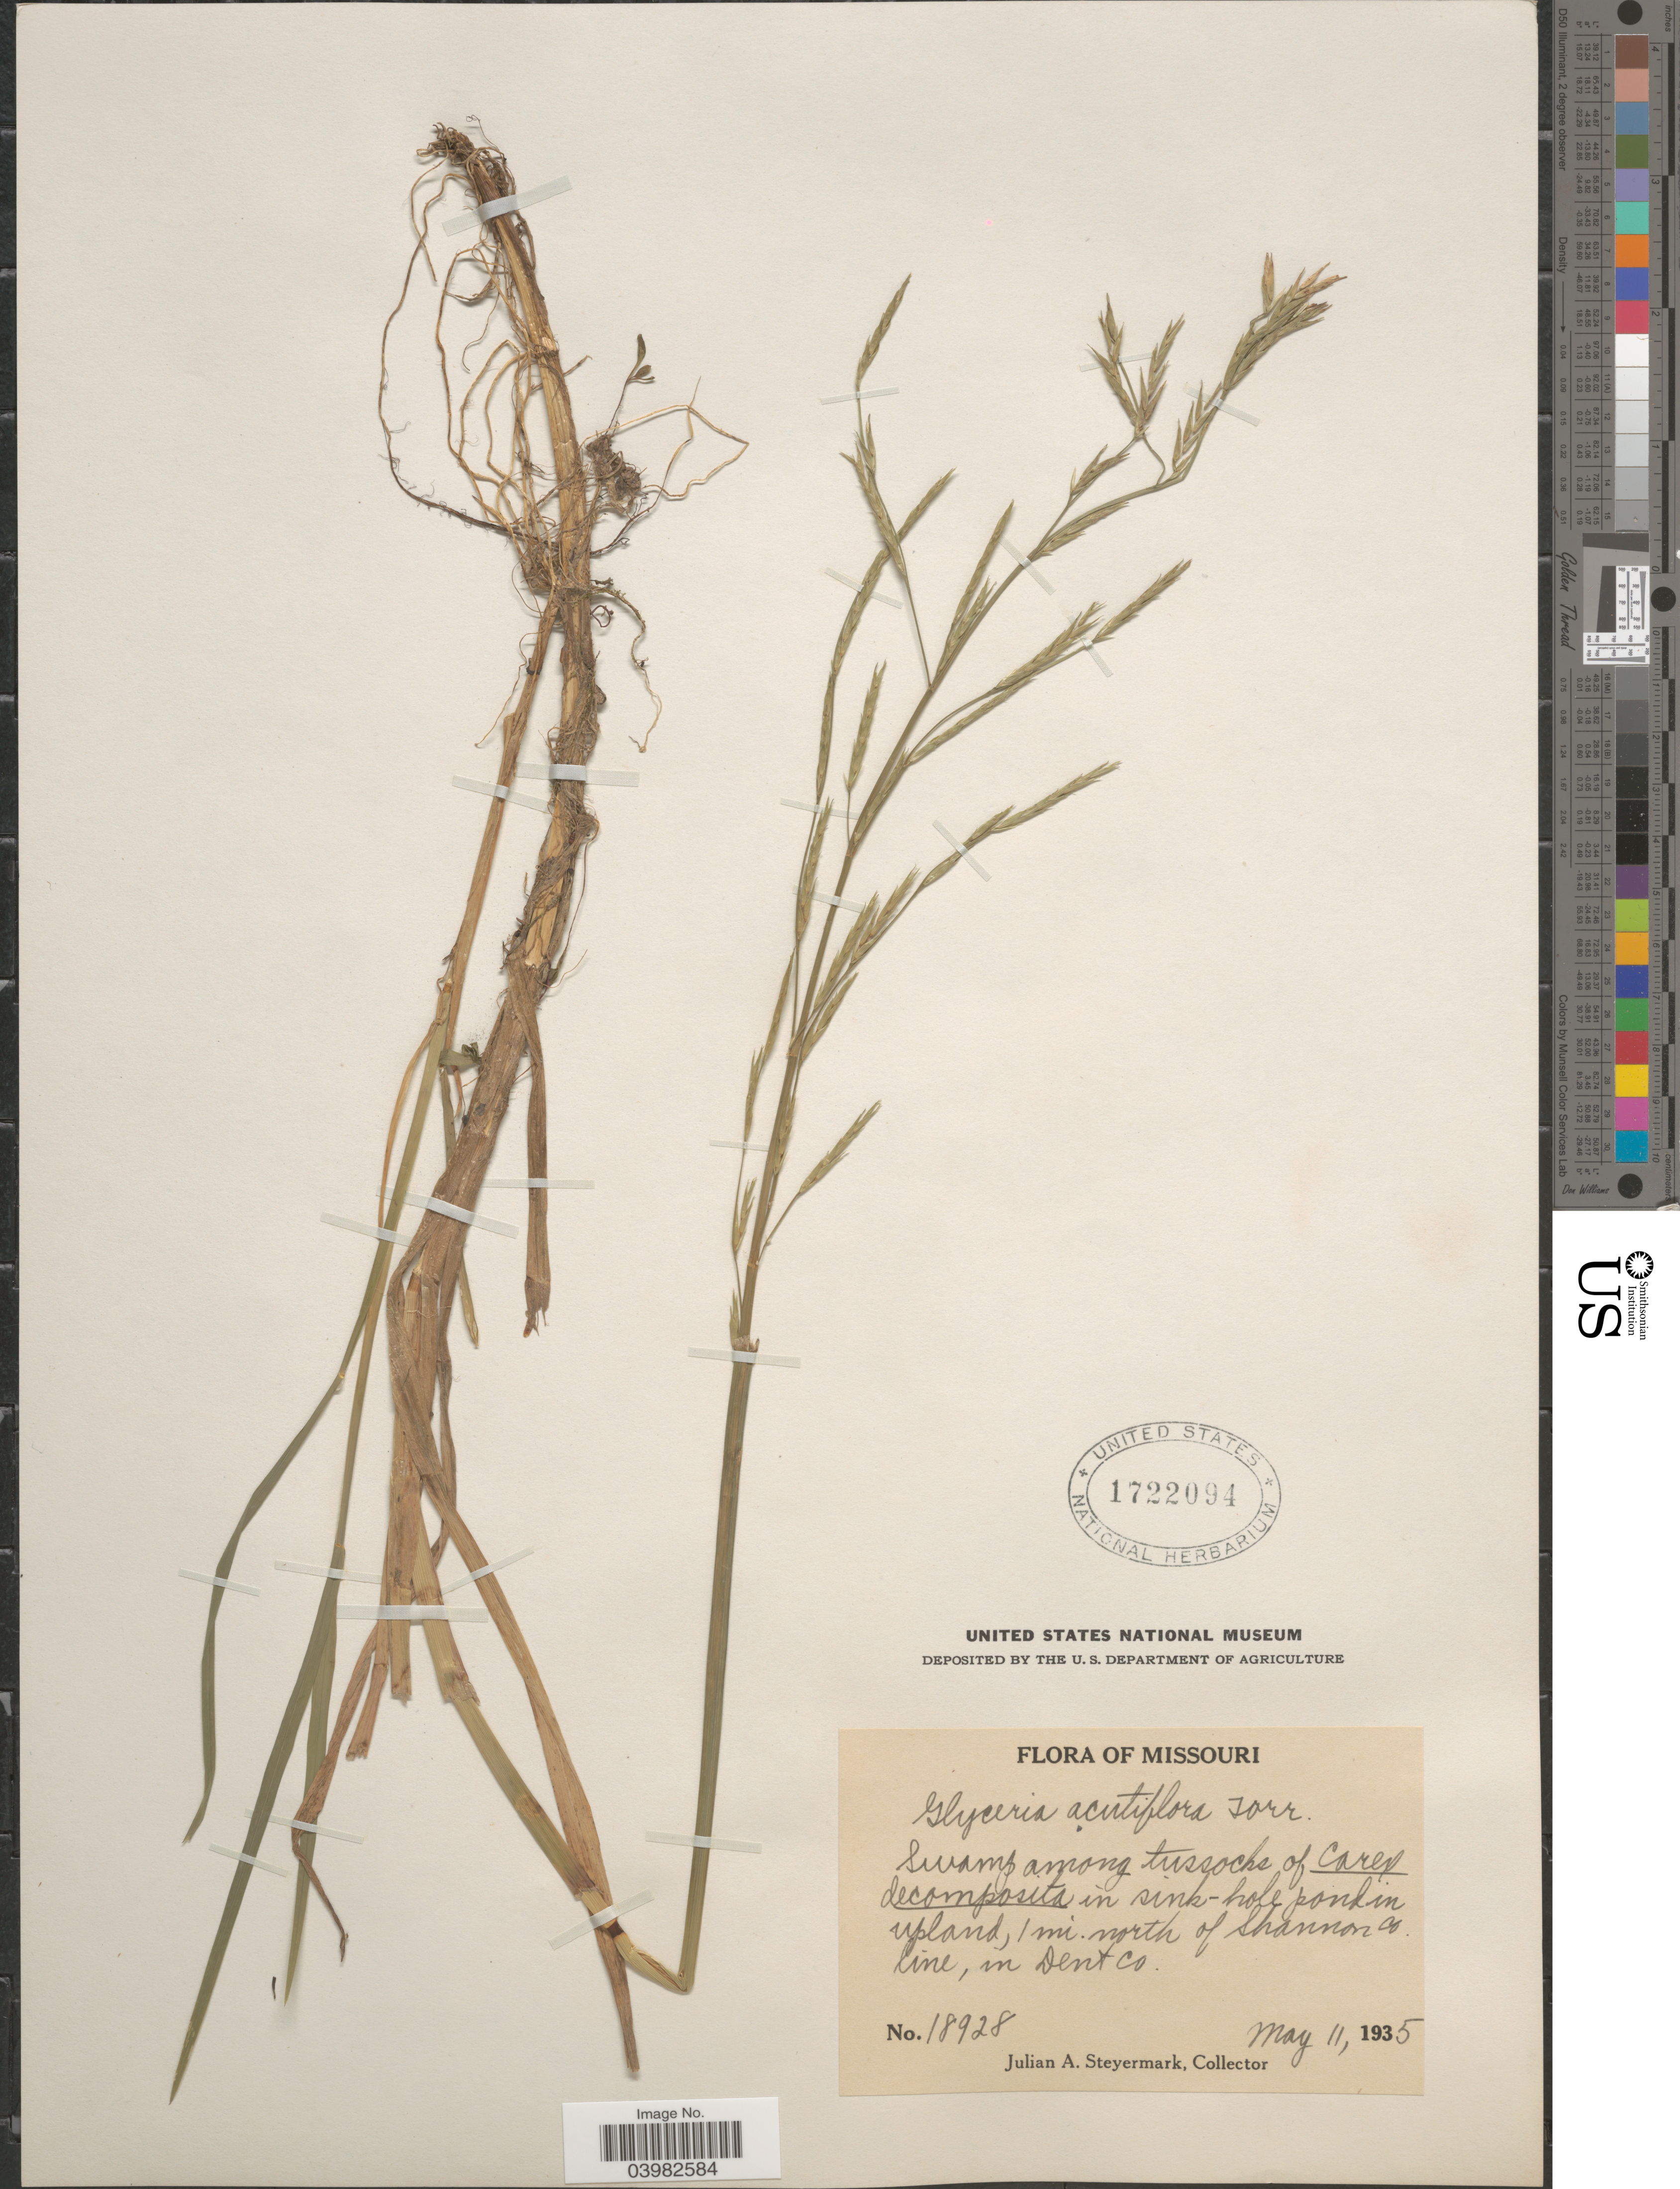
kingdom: Plantae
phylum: Tracheophyta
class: Liliopsida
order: Poales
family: Poaceae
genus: Glyceria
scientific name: Glyceria acutiflora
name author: Torr.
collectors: J. Steyermark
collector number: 18928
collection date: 1935-05-11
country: United States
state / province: Missouri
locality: Swamp among tussocks of Carex decomposita in sink-hole pond in upland, 1 mi. north of Shannon line, in Dent Co.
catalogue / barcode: US 1722094